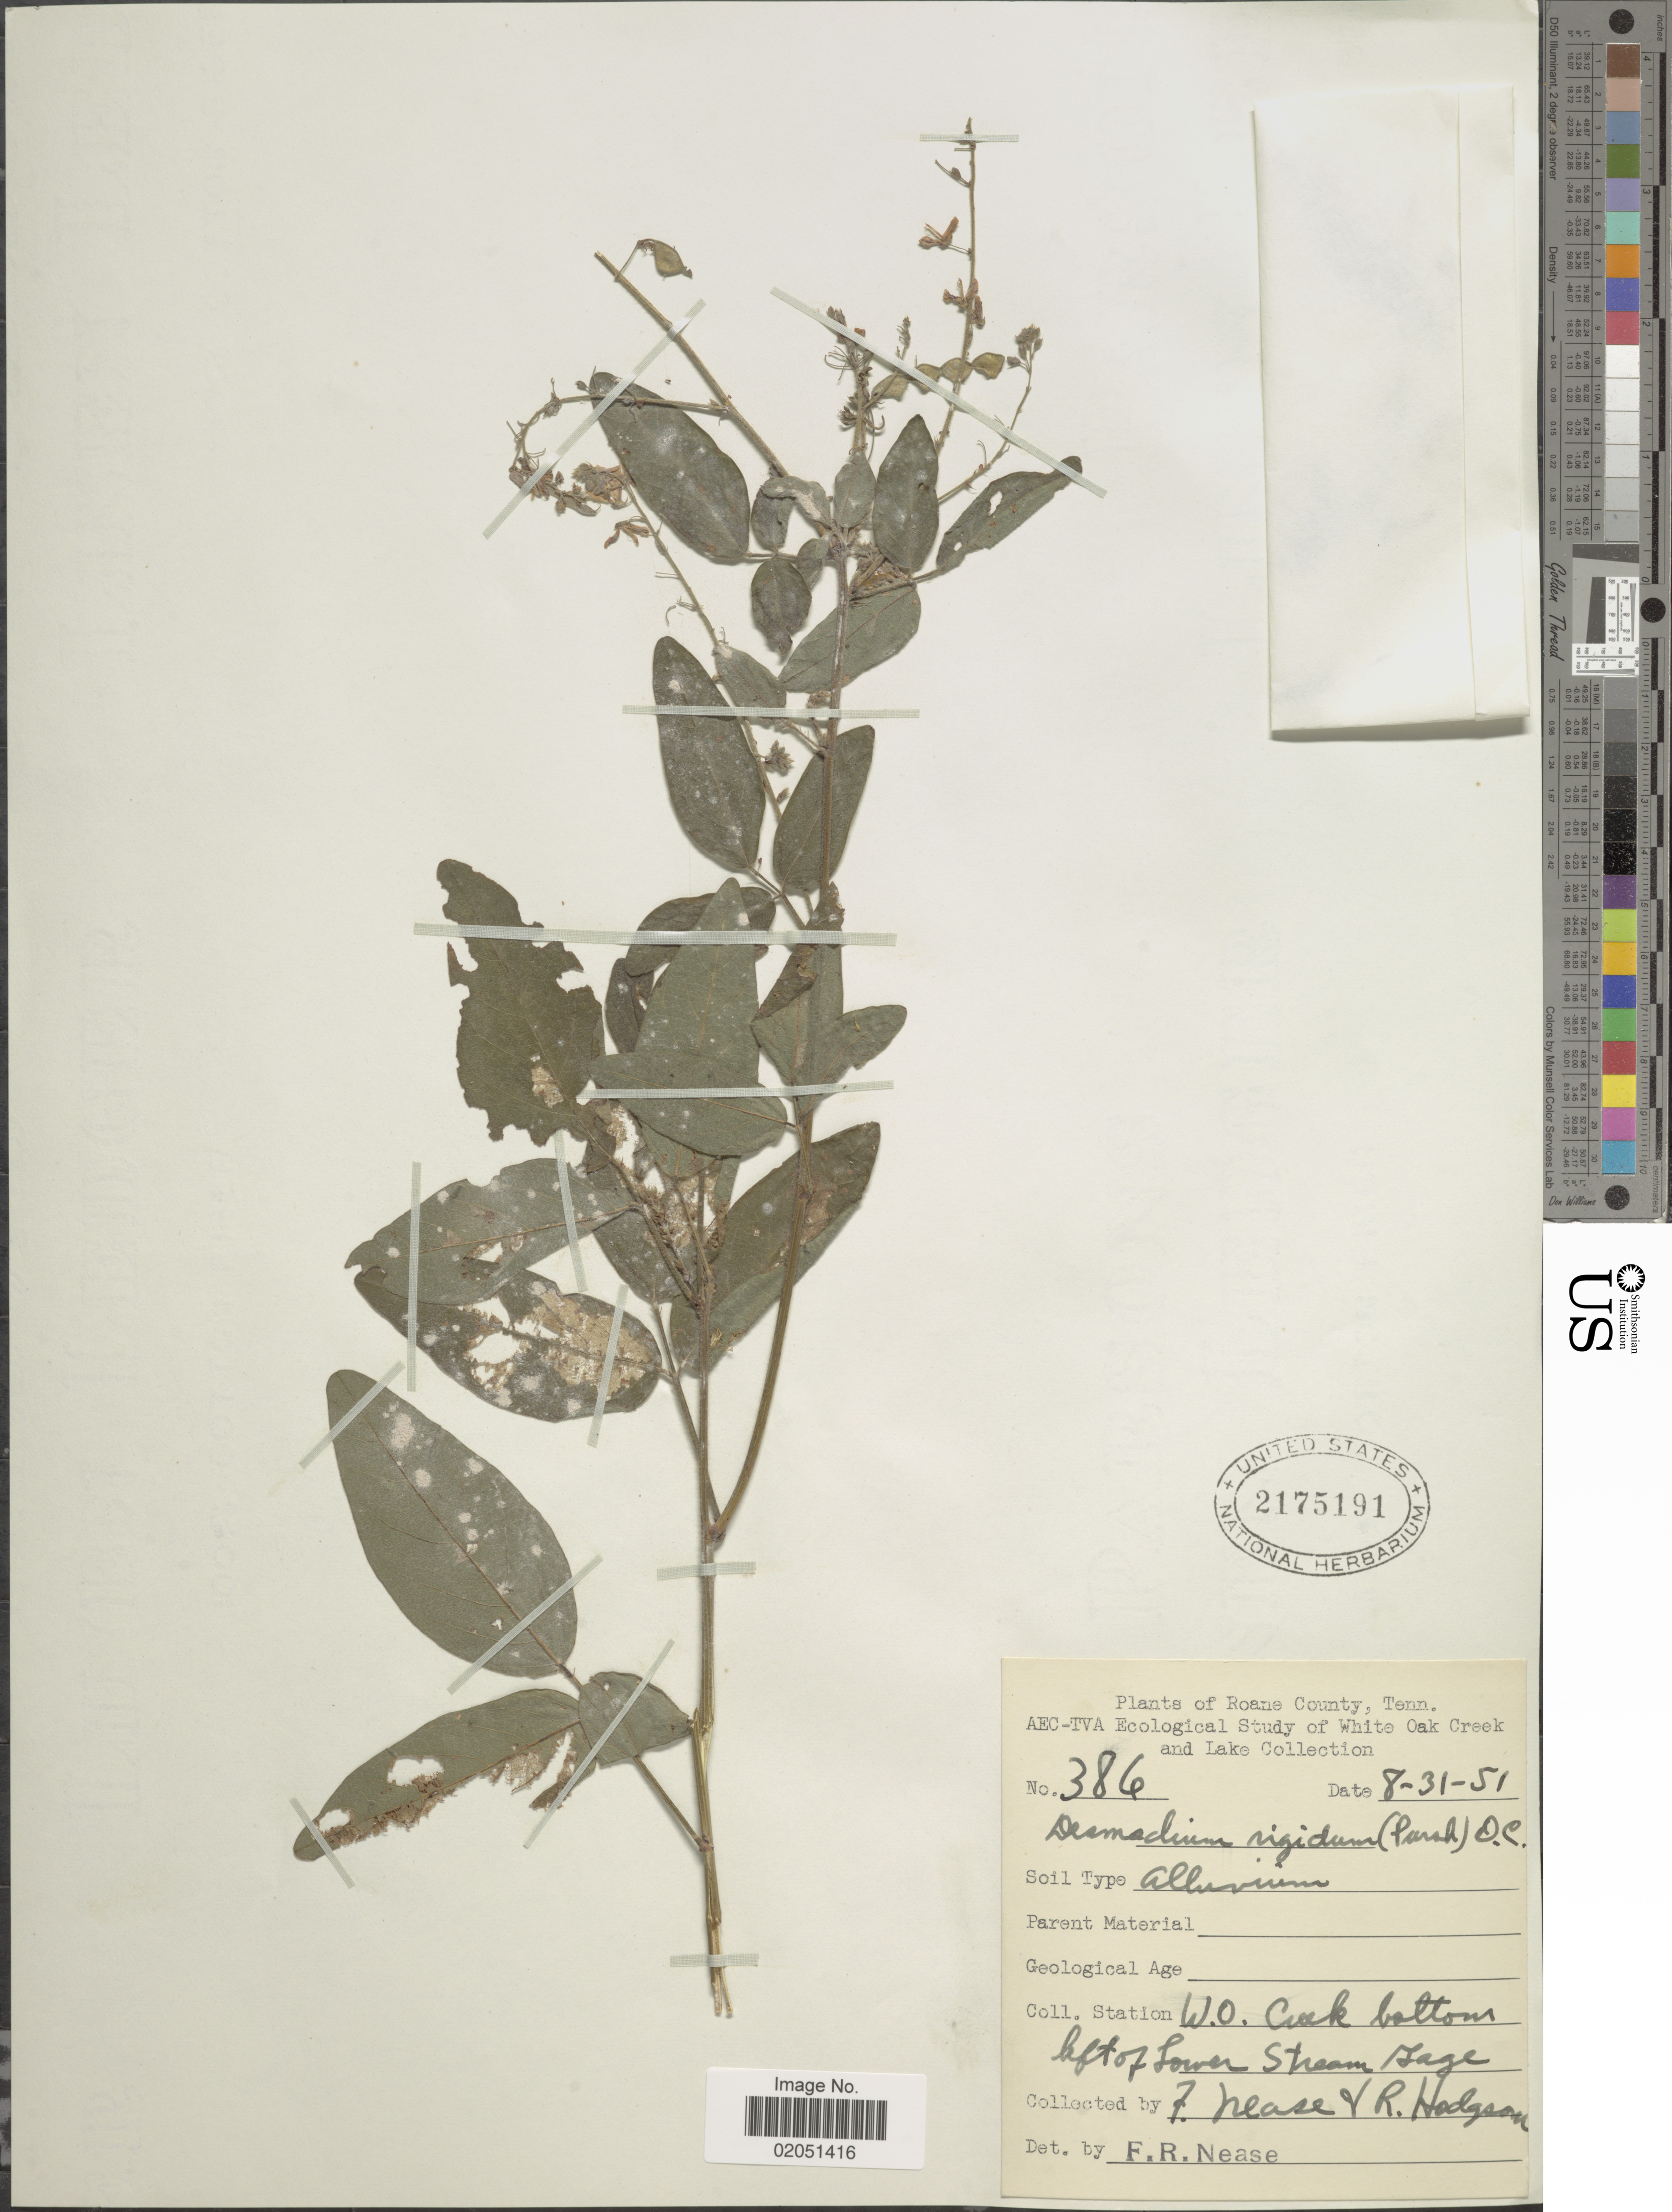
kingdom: Plantae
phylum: Tracheophyta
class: Magnoliopsida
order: Fabales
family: Fabaceae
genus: Desmodium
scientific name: Desmodium rigidum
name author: (Elliott) DC.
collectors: F. Nease & R. Hodgson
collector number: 386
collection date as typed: Transcribed d/m/y: 31/8/51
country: United States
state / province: Tennessee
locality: Roane County, White Oak Creek and Lake, W.O. Creek bottom left of Lower Stream Gage.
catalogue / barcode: US 2175191